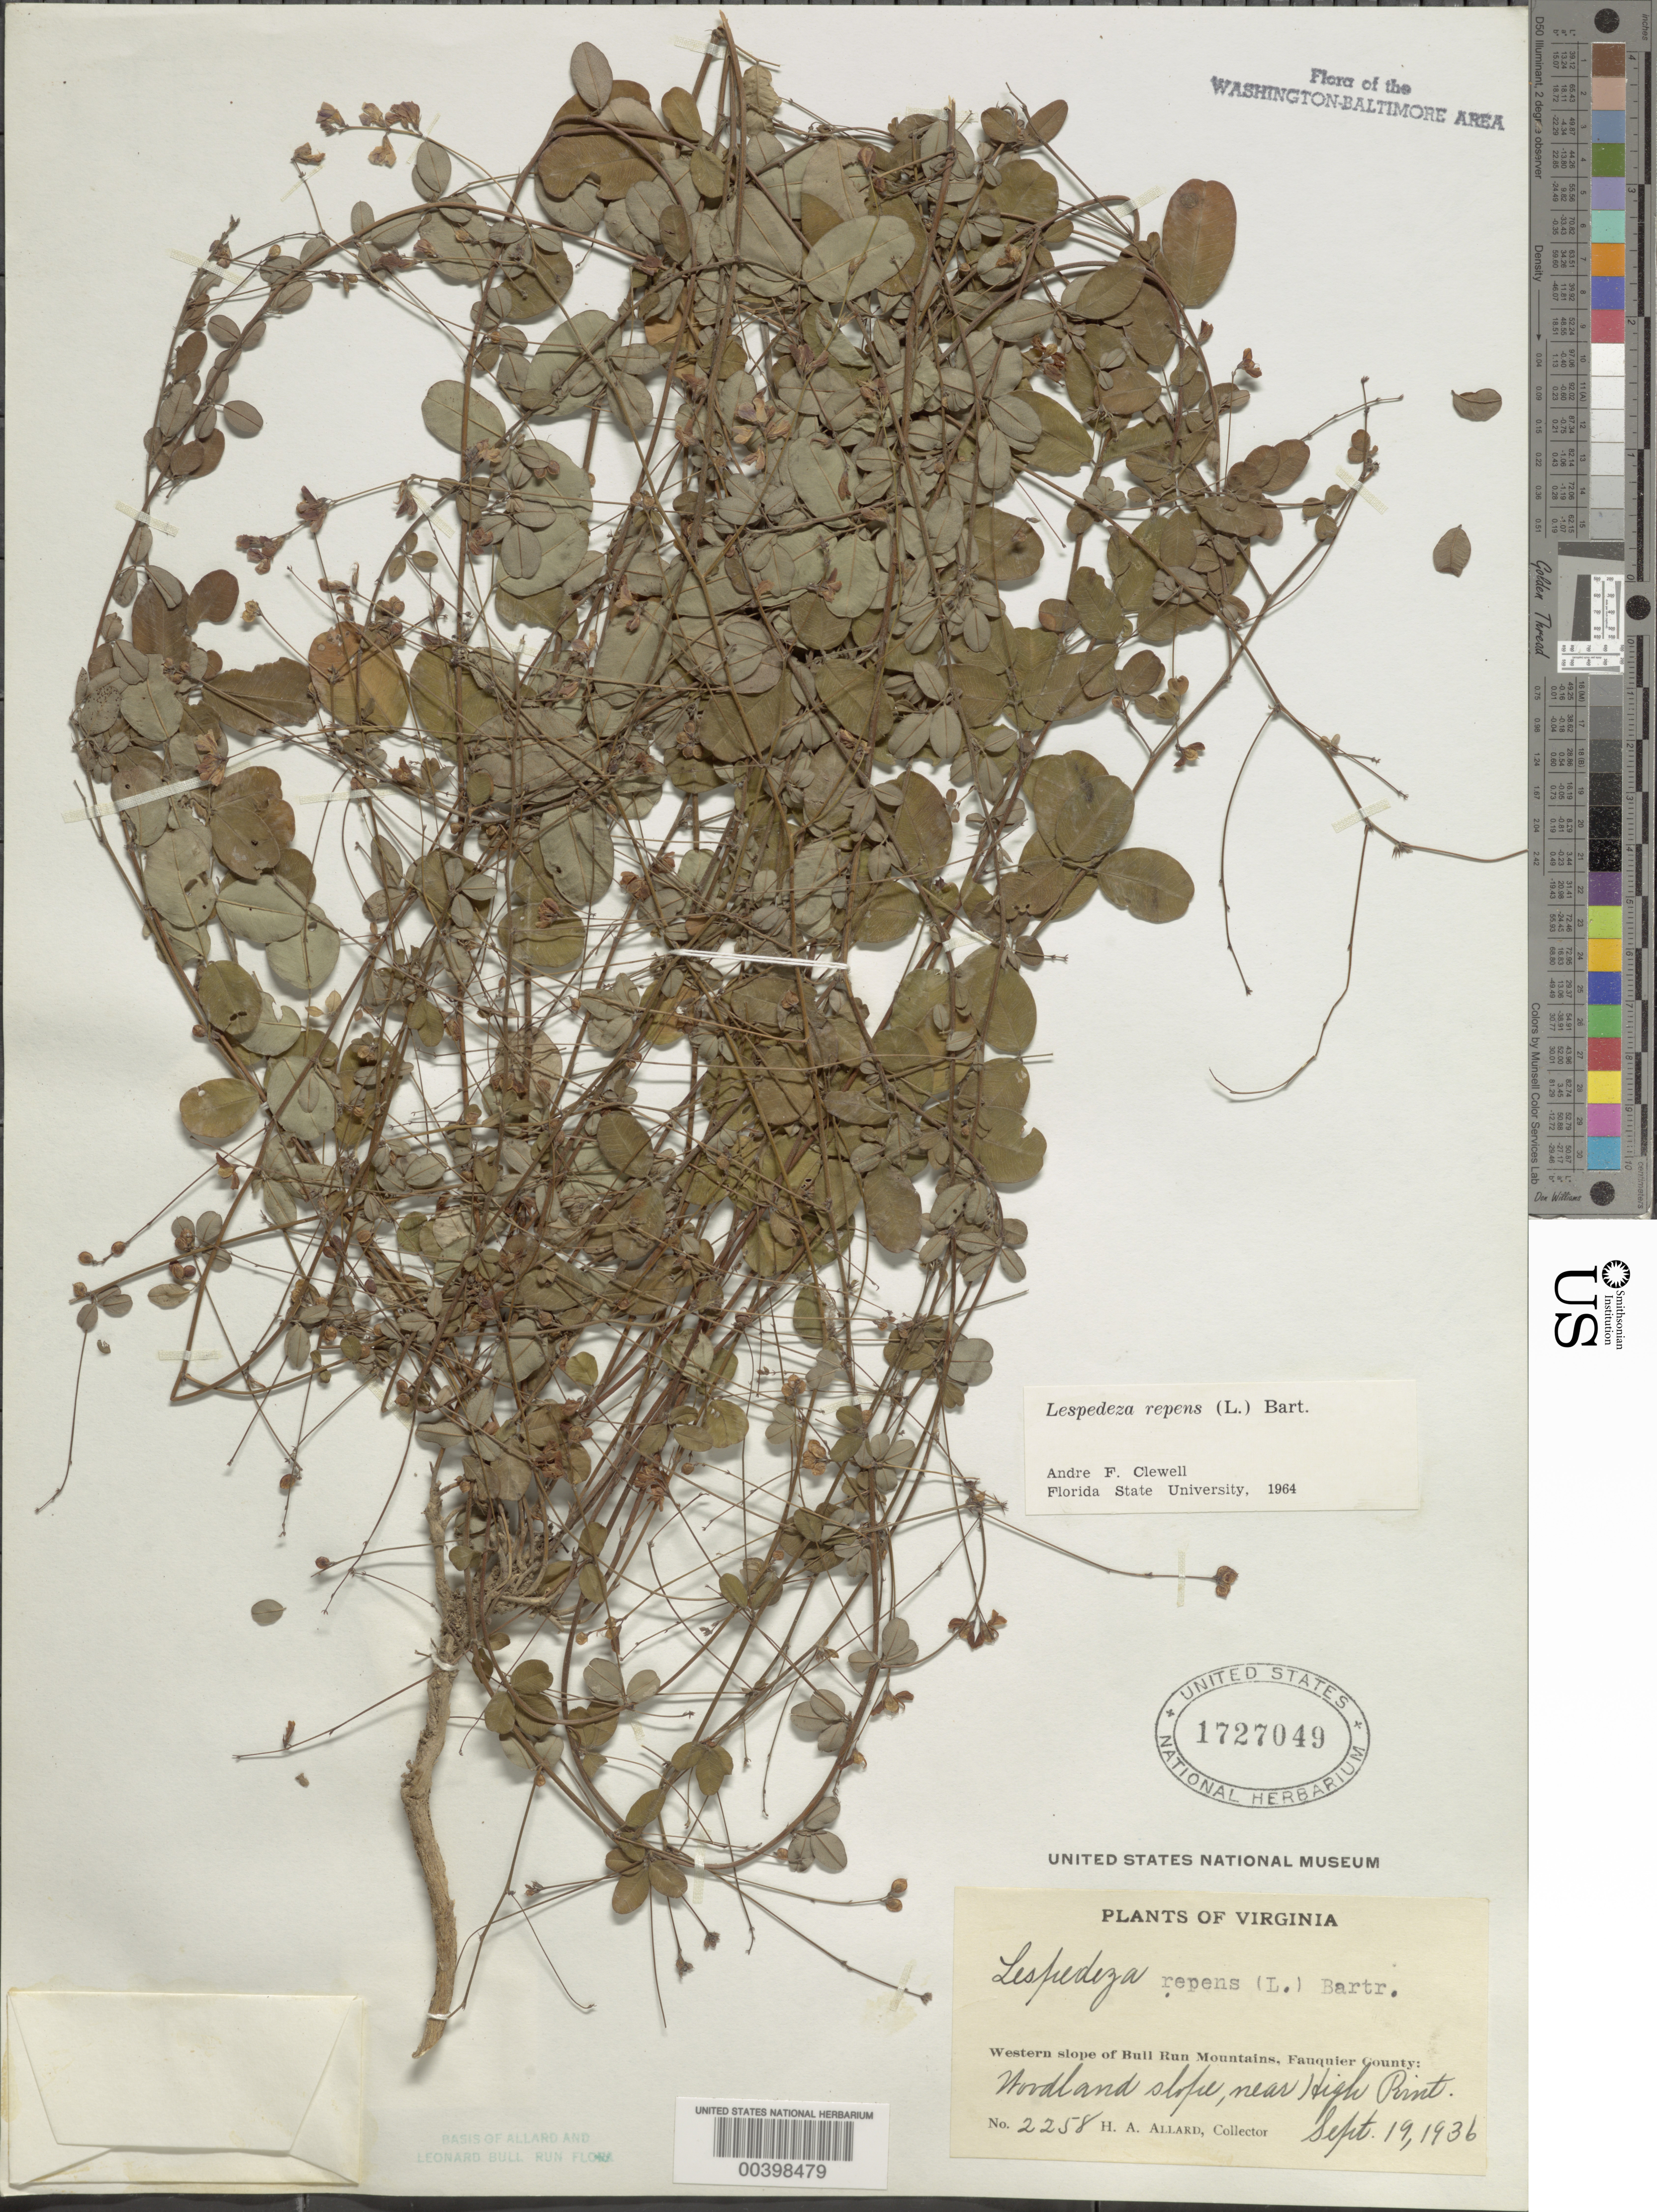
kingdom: Plantae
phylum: Tracheophyta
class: Magnoliopsida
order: Fabales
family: Fabaceae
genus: Lespedeza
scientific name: Lespedeza repens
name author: (L.) W.P.C. Barton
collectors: H. A. Allard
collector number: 2258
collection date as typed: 19 Sep 1936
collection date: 1936-09-19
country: United States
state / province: Virginia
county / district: Fauquier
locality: High Point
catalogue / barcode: US 1727049